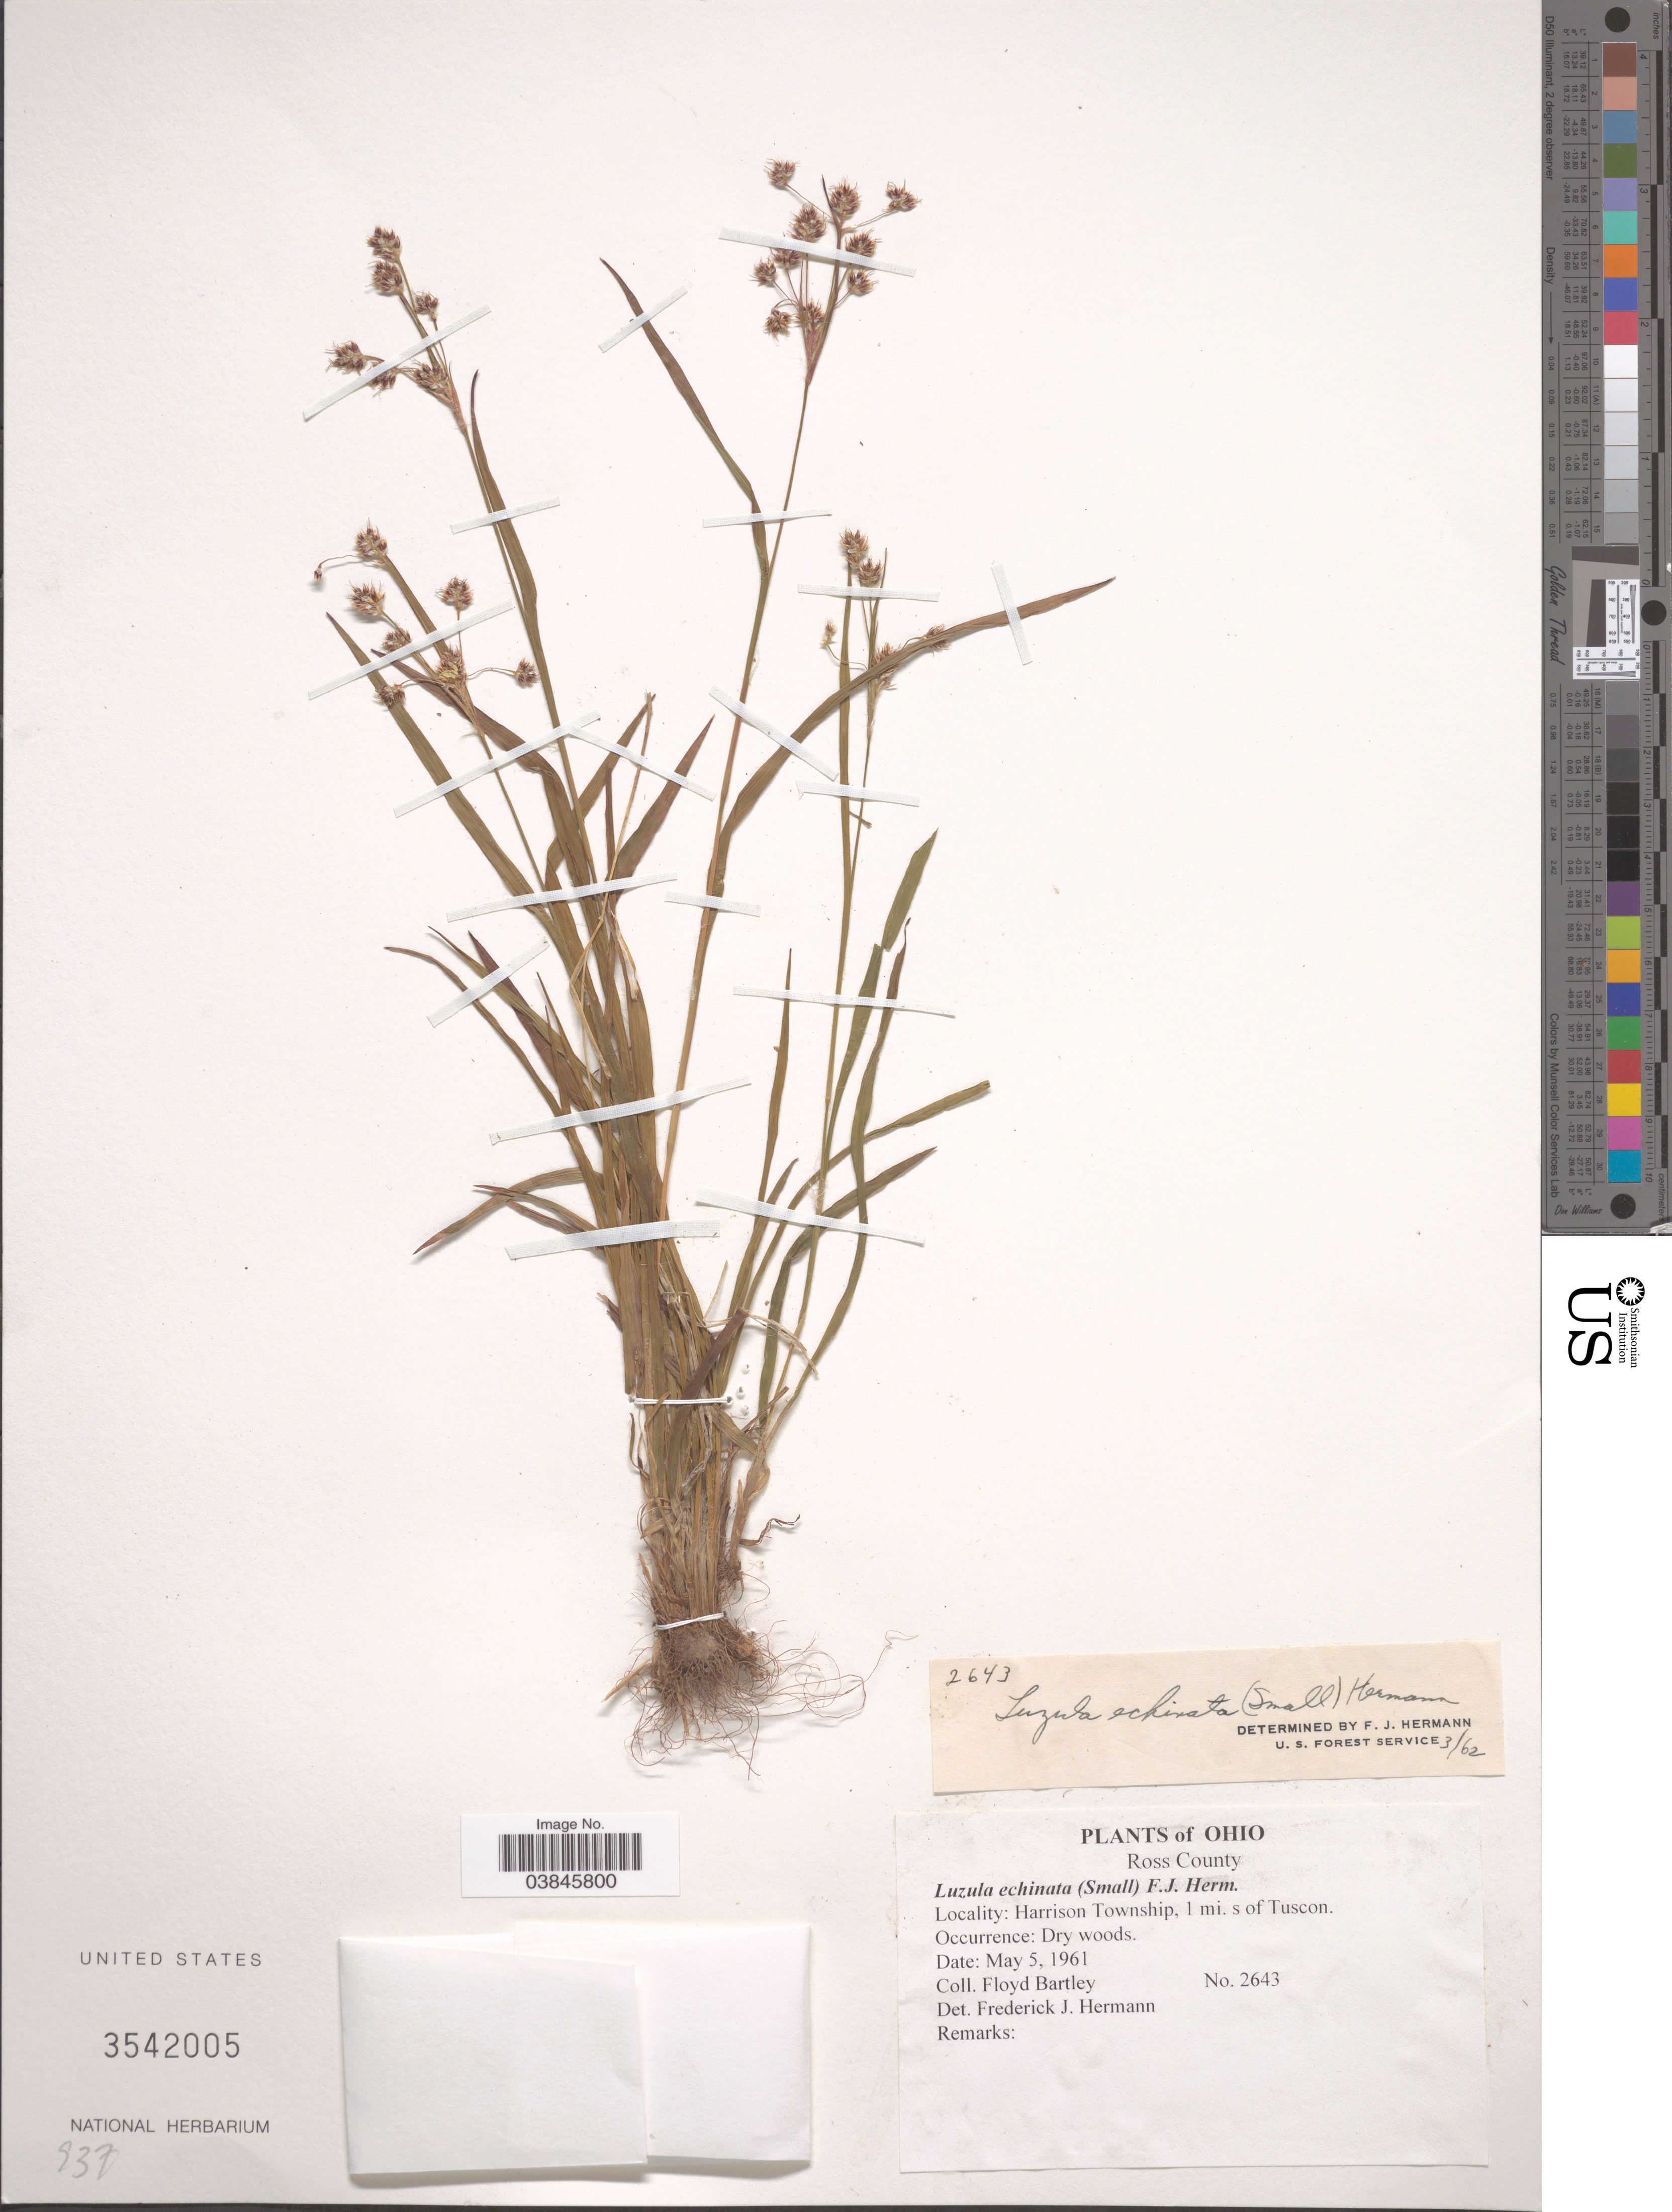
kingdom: Plantae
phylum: Tracheophyta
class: Liliopsida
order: Poales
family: Juncaceae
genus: Luzula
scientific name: Luzula echinata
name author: (Small) F.J. Herm.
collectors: F. Bartley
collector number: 2643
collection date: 1961-05-05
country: United States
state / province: Ohio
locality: Ross County. Harrison Township, 1 mi. s of Tucson.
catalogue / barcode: US 3542005